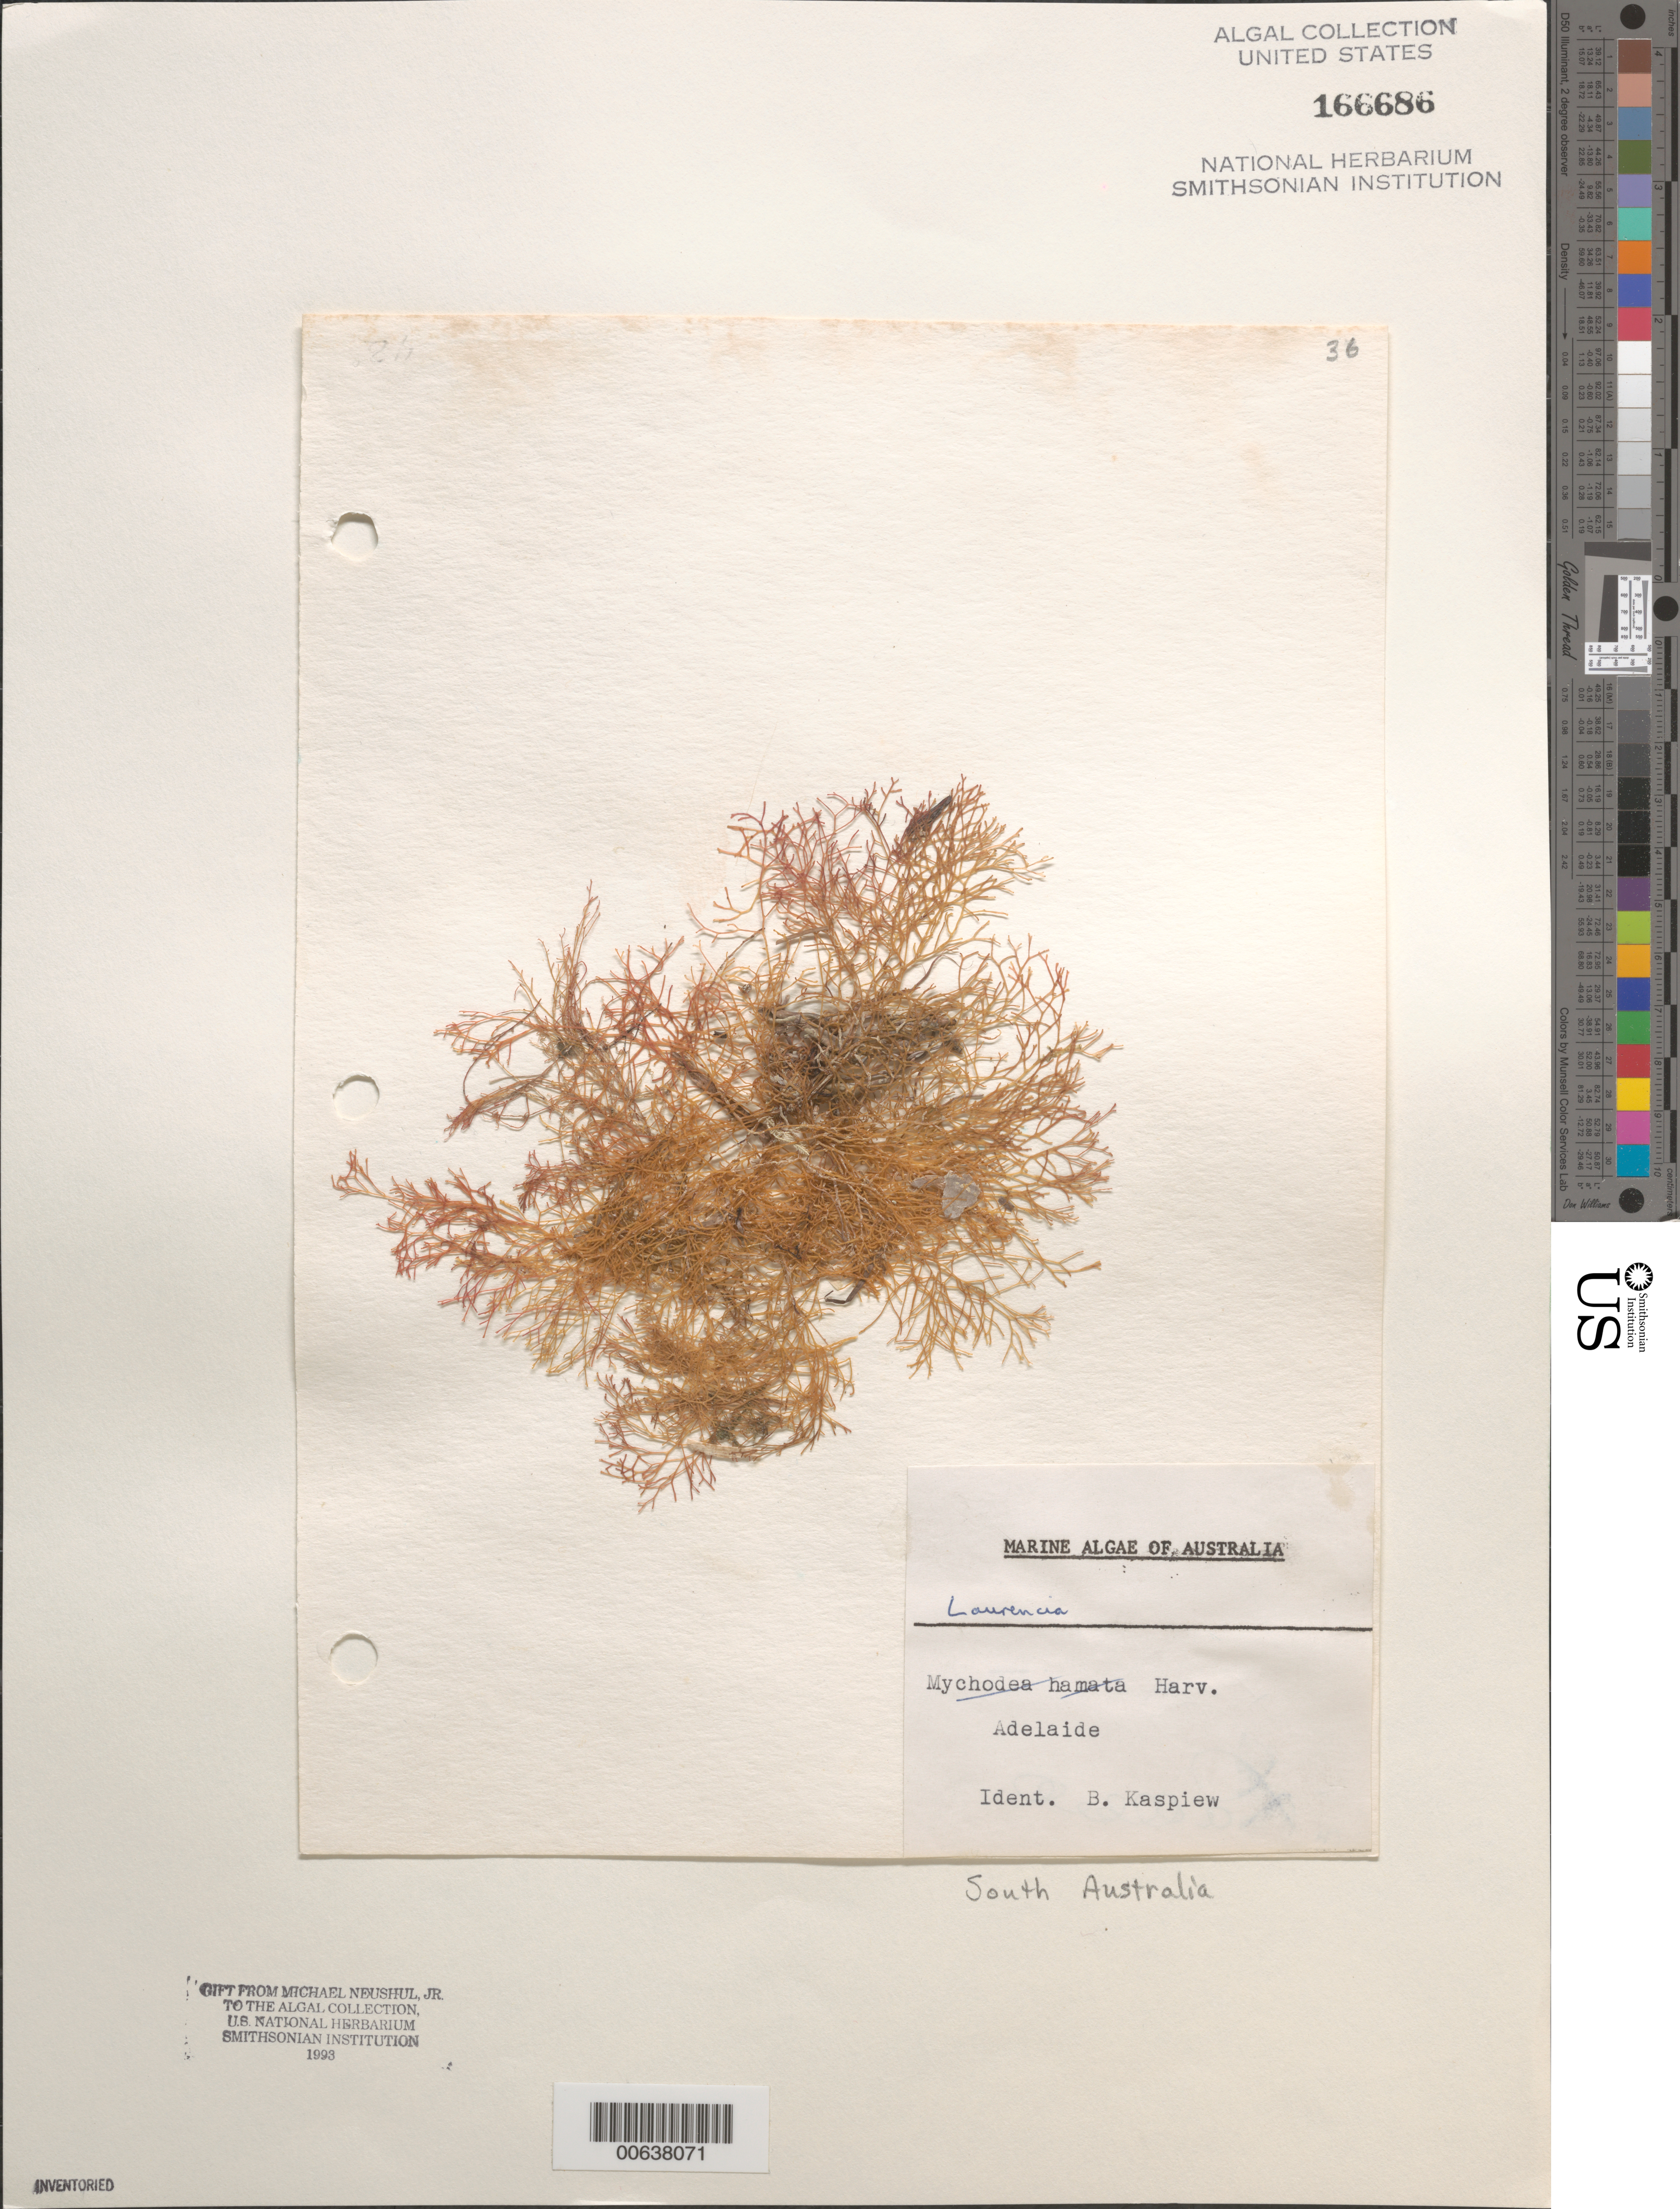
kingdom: Plantae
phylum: Rhodophyta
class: Florideophyceae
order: Ceramiales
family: Rhodomelaceae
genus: Laurencia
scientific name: Laurencia sp.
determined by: Kaspiew, B.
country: Australia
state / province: South Australia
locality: Adelaide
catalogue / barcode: US 166686